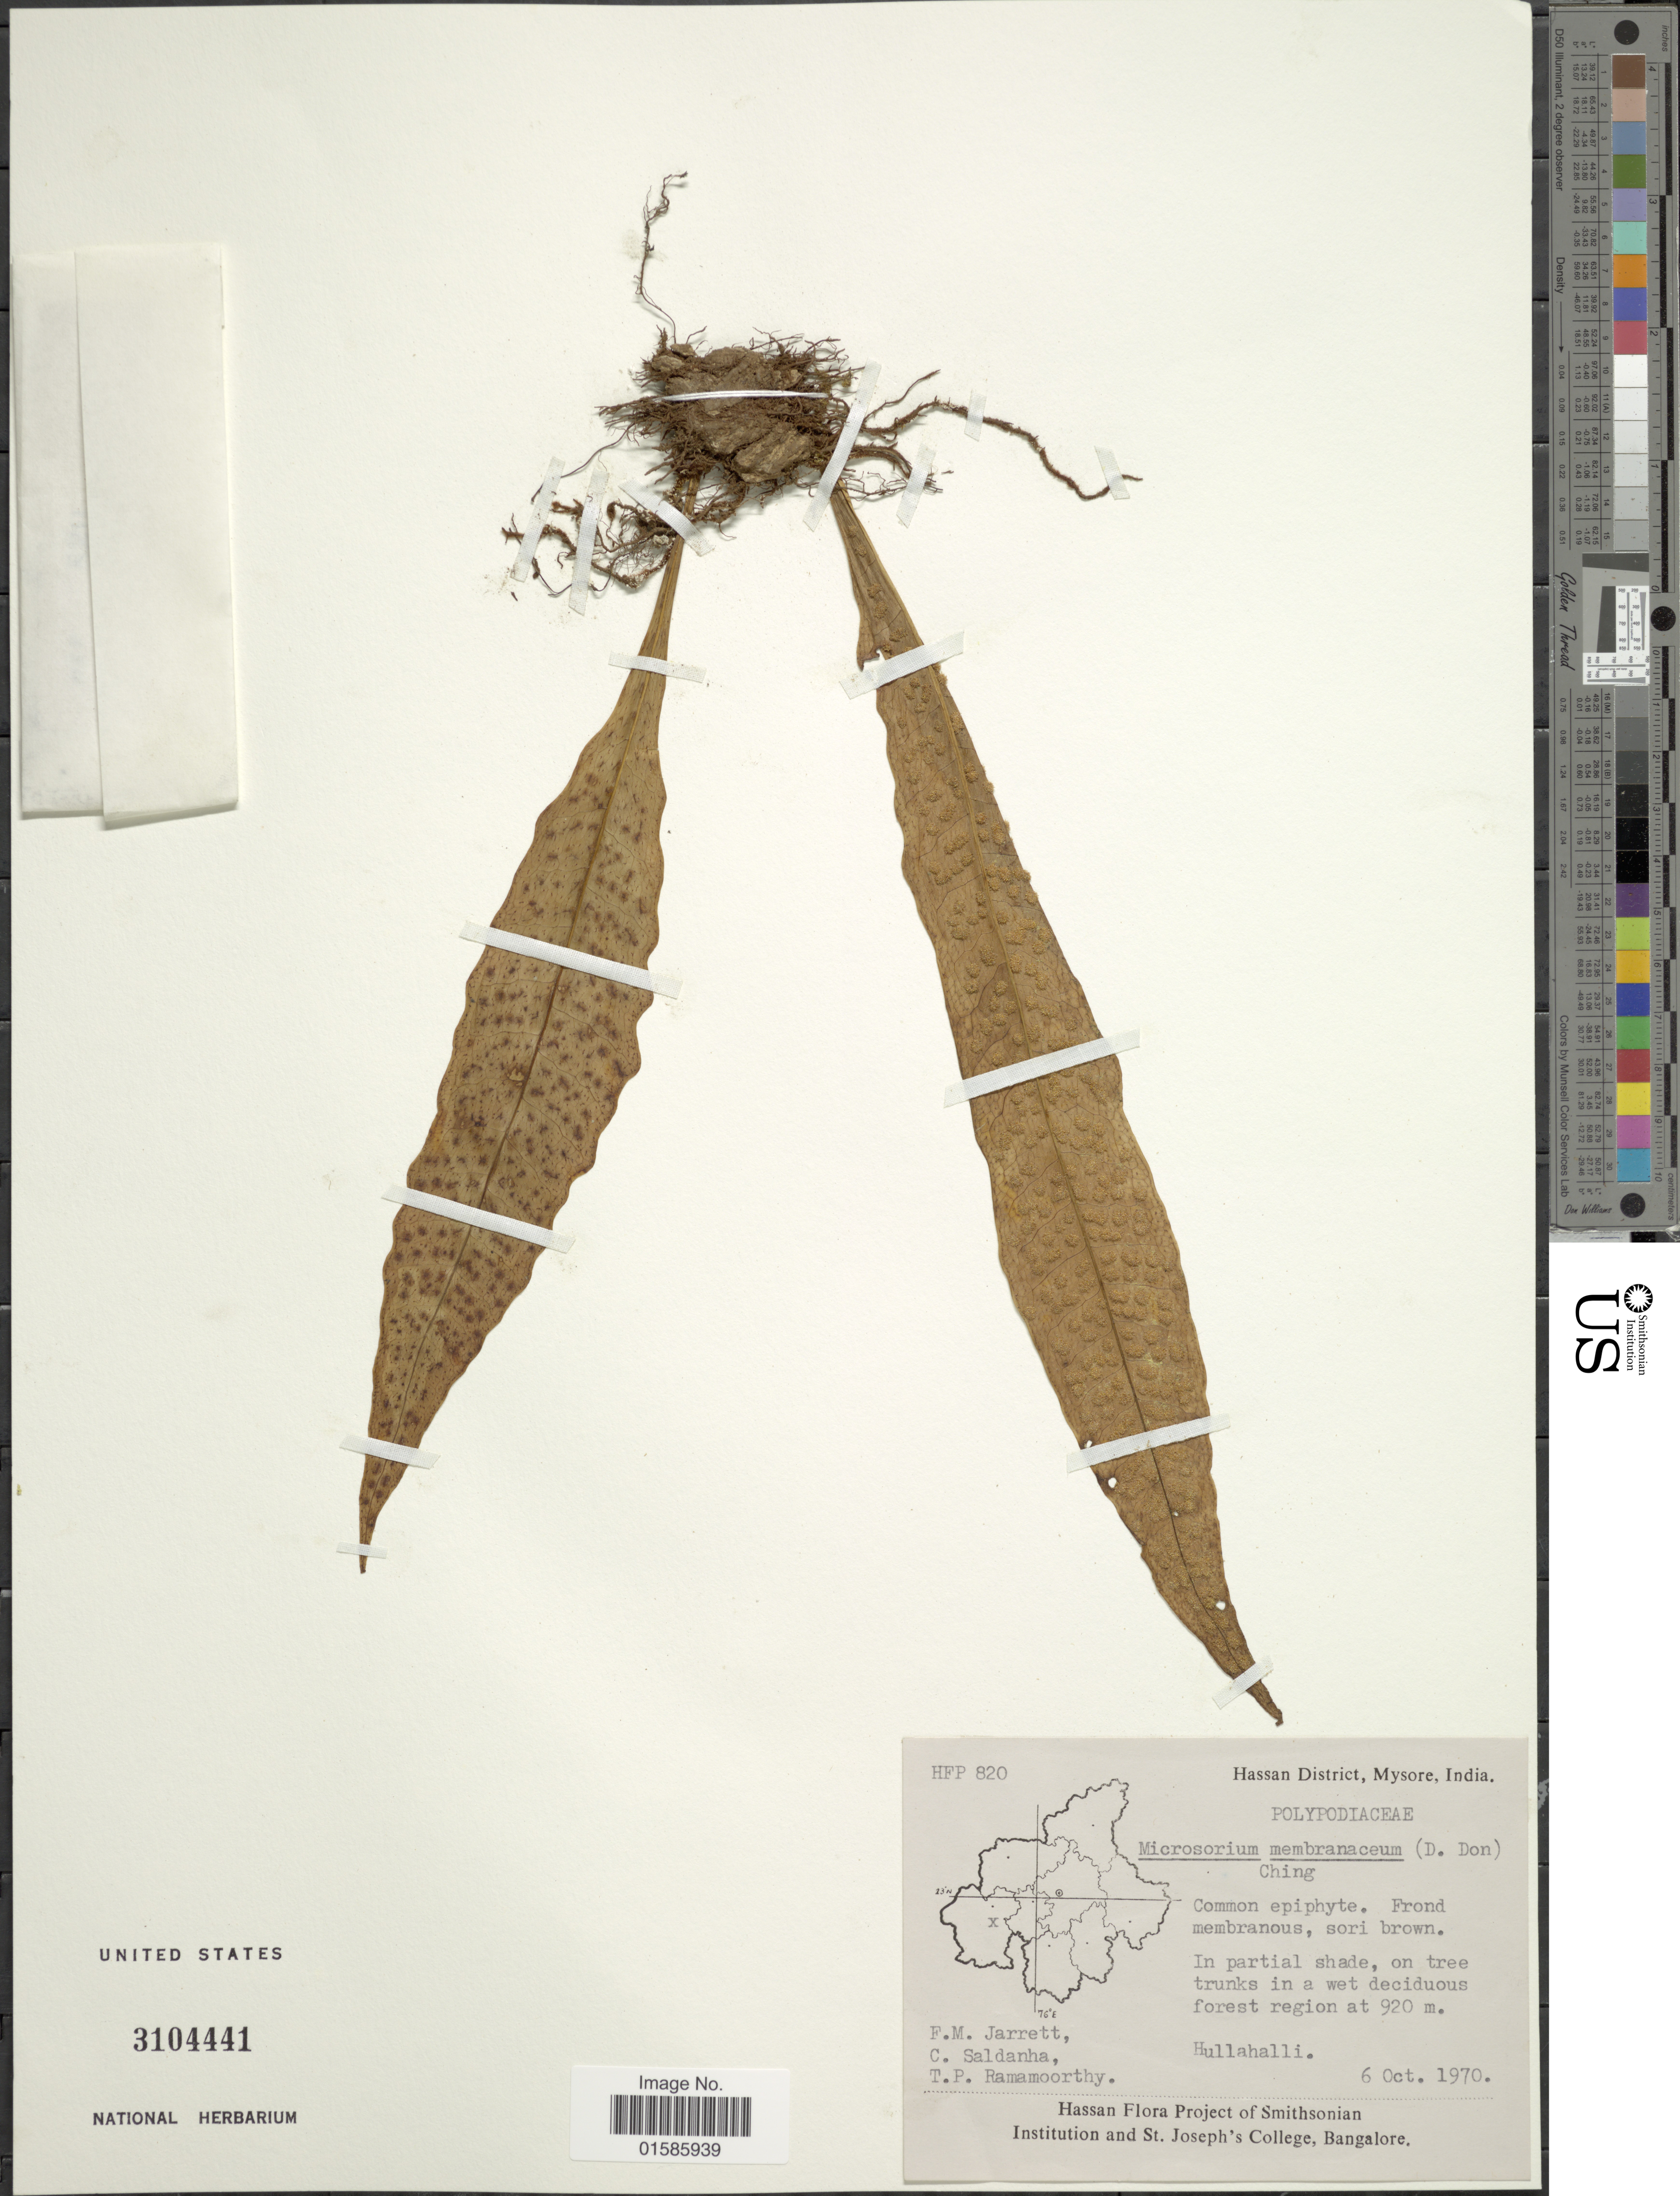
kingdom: Plantae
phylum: Tracheophyta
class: Polypodiopsida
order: Polypodiales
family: Polypodiaceae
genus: Microsorum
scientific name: Microsorum membranaceum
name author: (D. Don) Ching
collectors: F. M. Jarrett, C. Saldanha & T. P. Ramamoorthy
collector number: HFP 820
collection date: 1970-10-06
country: India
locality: Hassan District, Mysore, Hullahalli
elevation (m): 920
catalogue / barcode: US 3104441